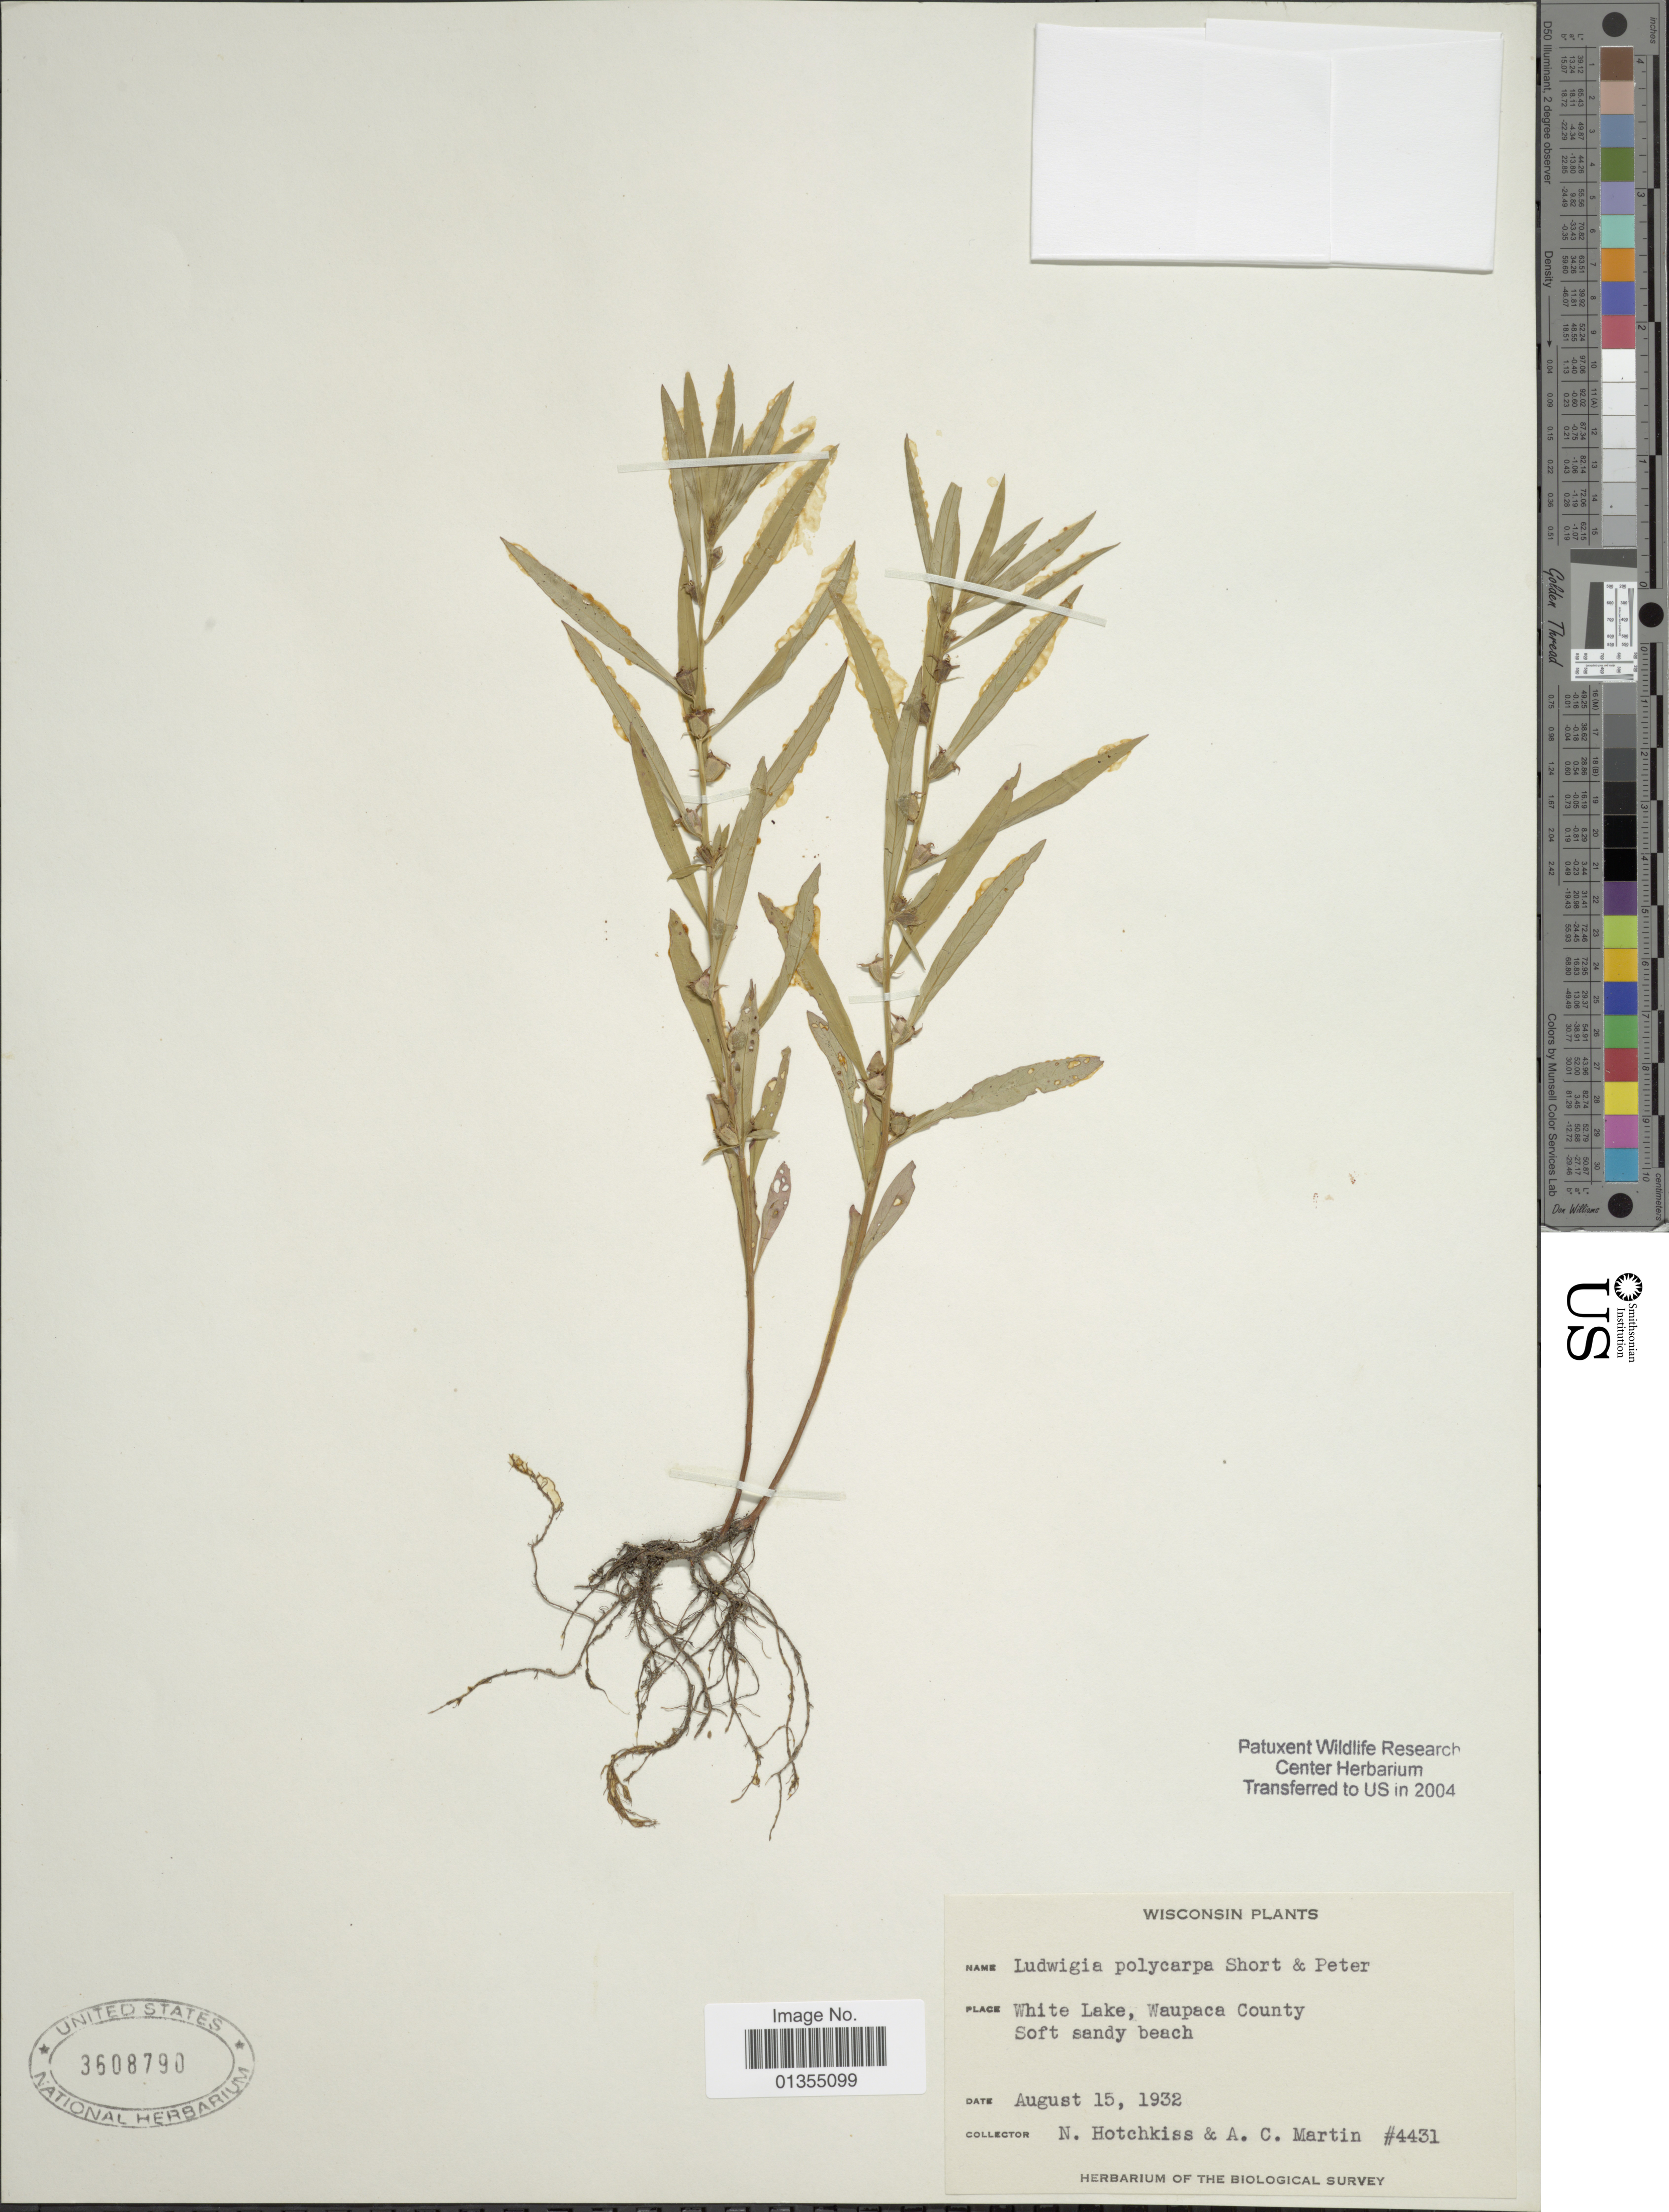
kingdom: Plantae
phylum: Tracheophyta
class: Magnoliopsida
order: Myrtales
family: Onagraceae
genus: Ludwigia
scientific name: Ludwigia polycarpa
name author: Short & R. Peter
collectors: N. Hotchkiss & A. C. Martin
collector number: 4431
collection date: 1932-08-15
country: United States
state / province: Wisconsin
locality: White Lake, Waupaca County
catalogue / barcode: US 3608790